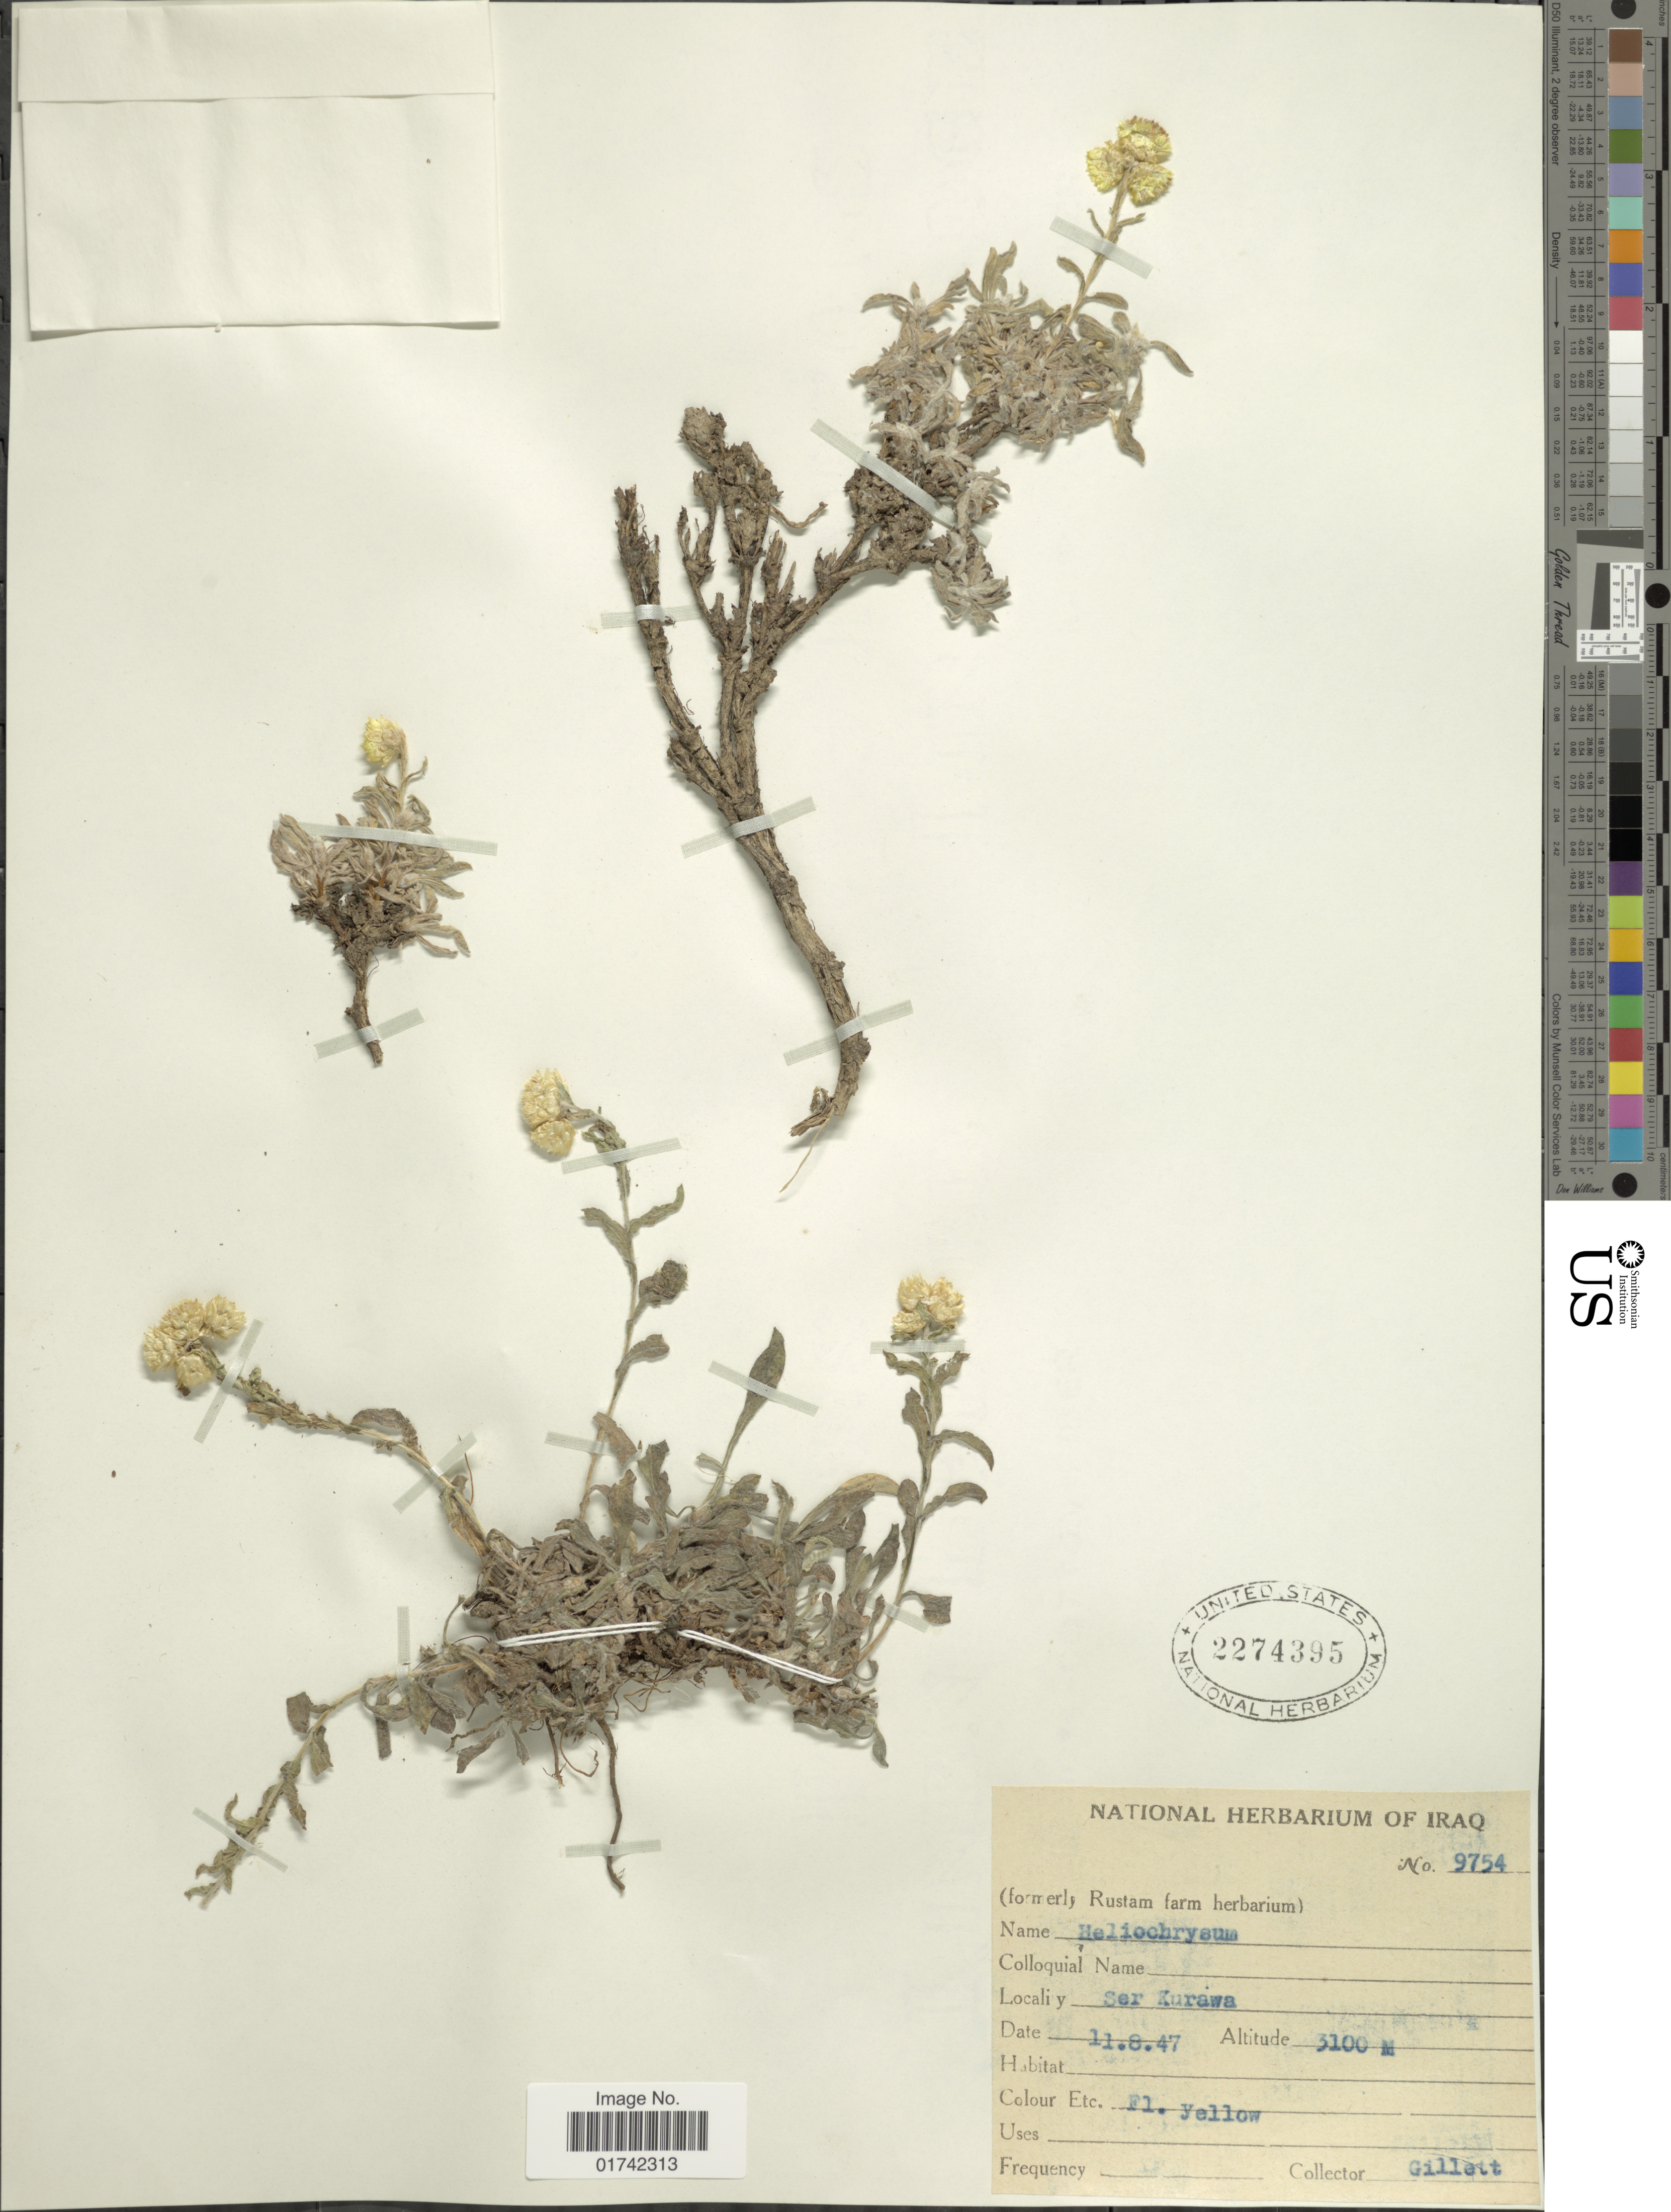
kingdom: Plantae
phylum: Tracheophyta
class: Magnoliopsida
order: Asterales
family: Asteraceae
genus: Helichrysum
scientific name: Helichrysum sp.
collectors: Gillett, --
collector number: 9754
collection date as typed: Transcribed d/m/y: 11/8/47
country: Iraq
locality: Ser Kurawa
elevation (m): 3100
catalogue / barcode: US 2274395